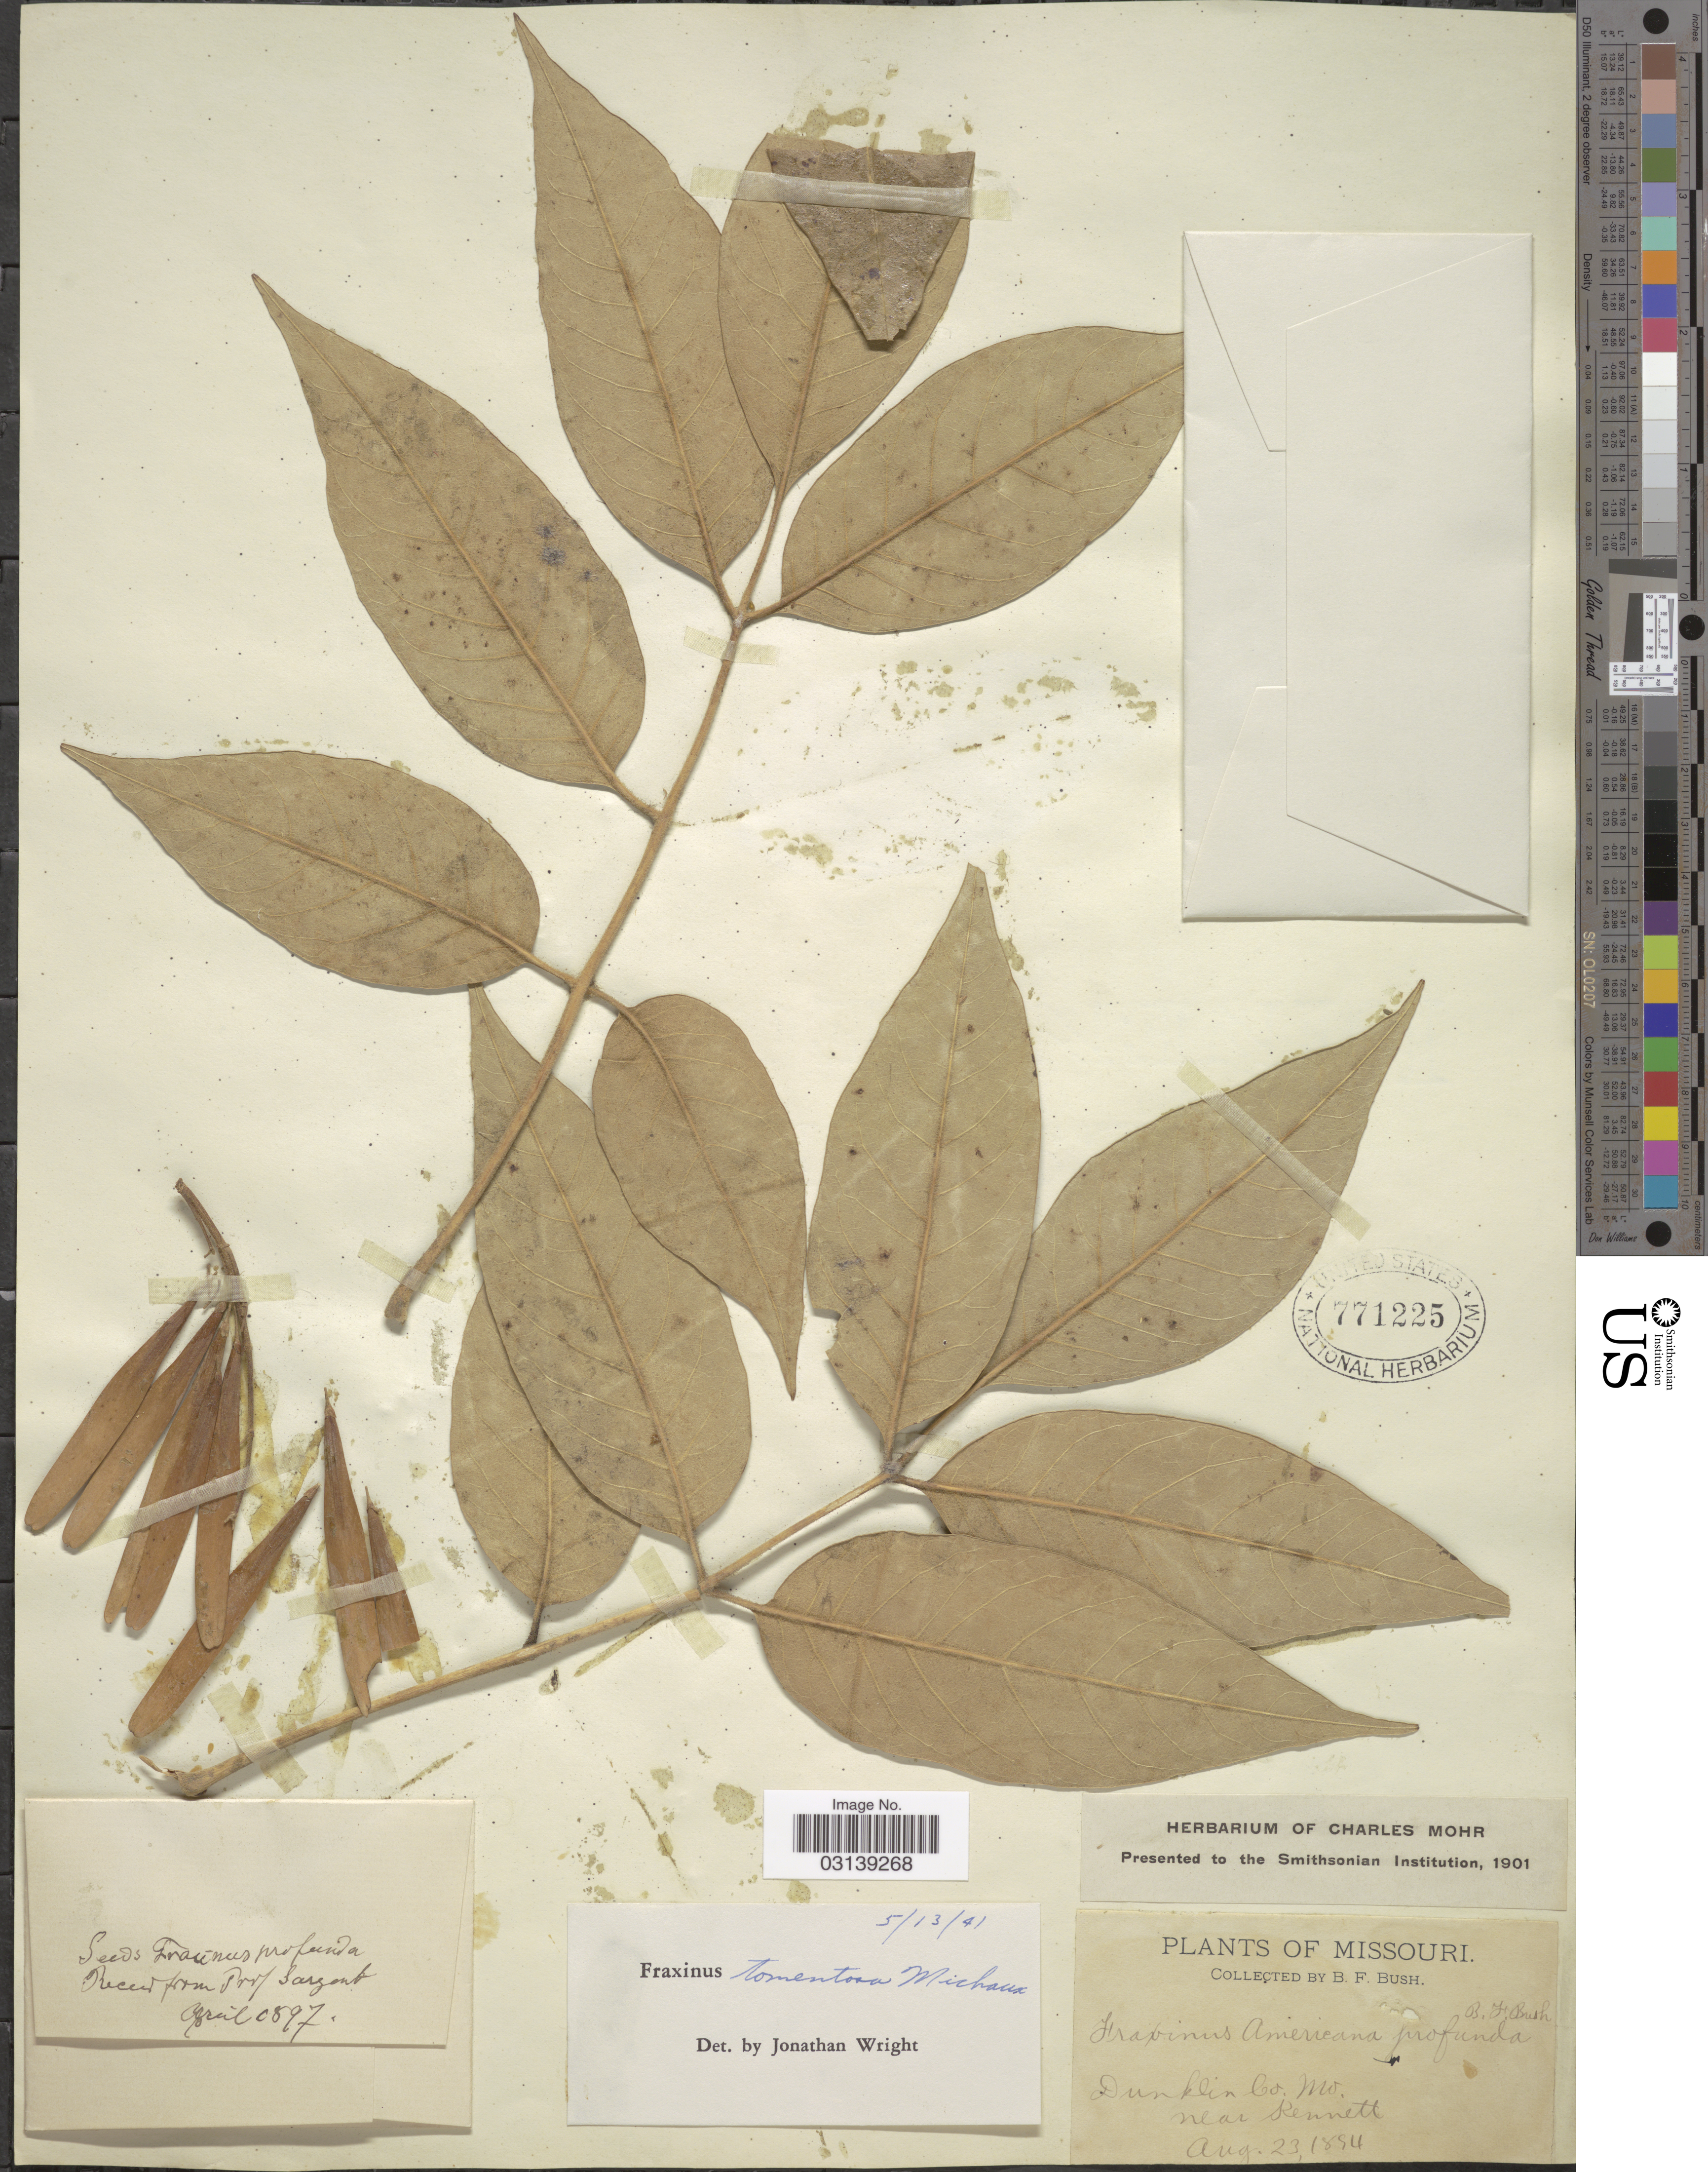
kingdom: Plantae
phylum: Tracheophyta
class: Magnoliopsida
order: Lamiales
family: Oleaceae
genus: Fraxinus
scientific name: Fraxinus profunda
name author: (Bush) Bush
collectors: B. F. Bush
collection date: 1854-08-23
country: United States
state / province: Missouri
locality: Dunklin Co. Mo., near Kennett.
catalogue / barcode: US 771225